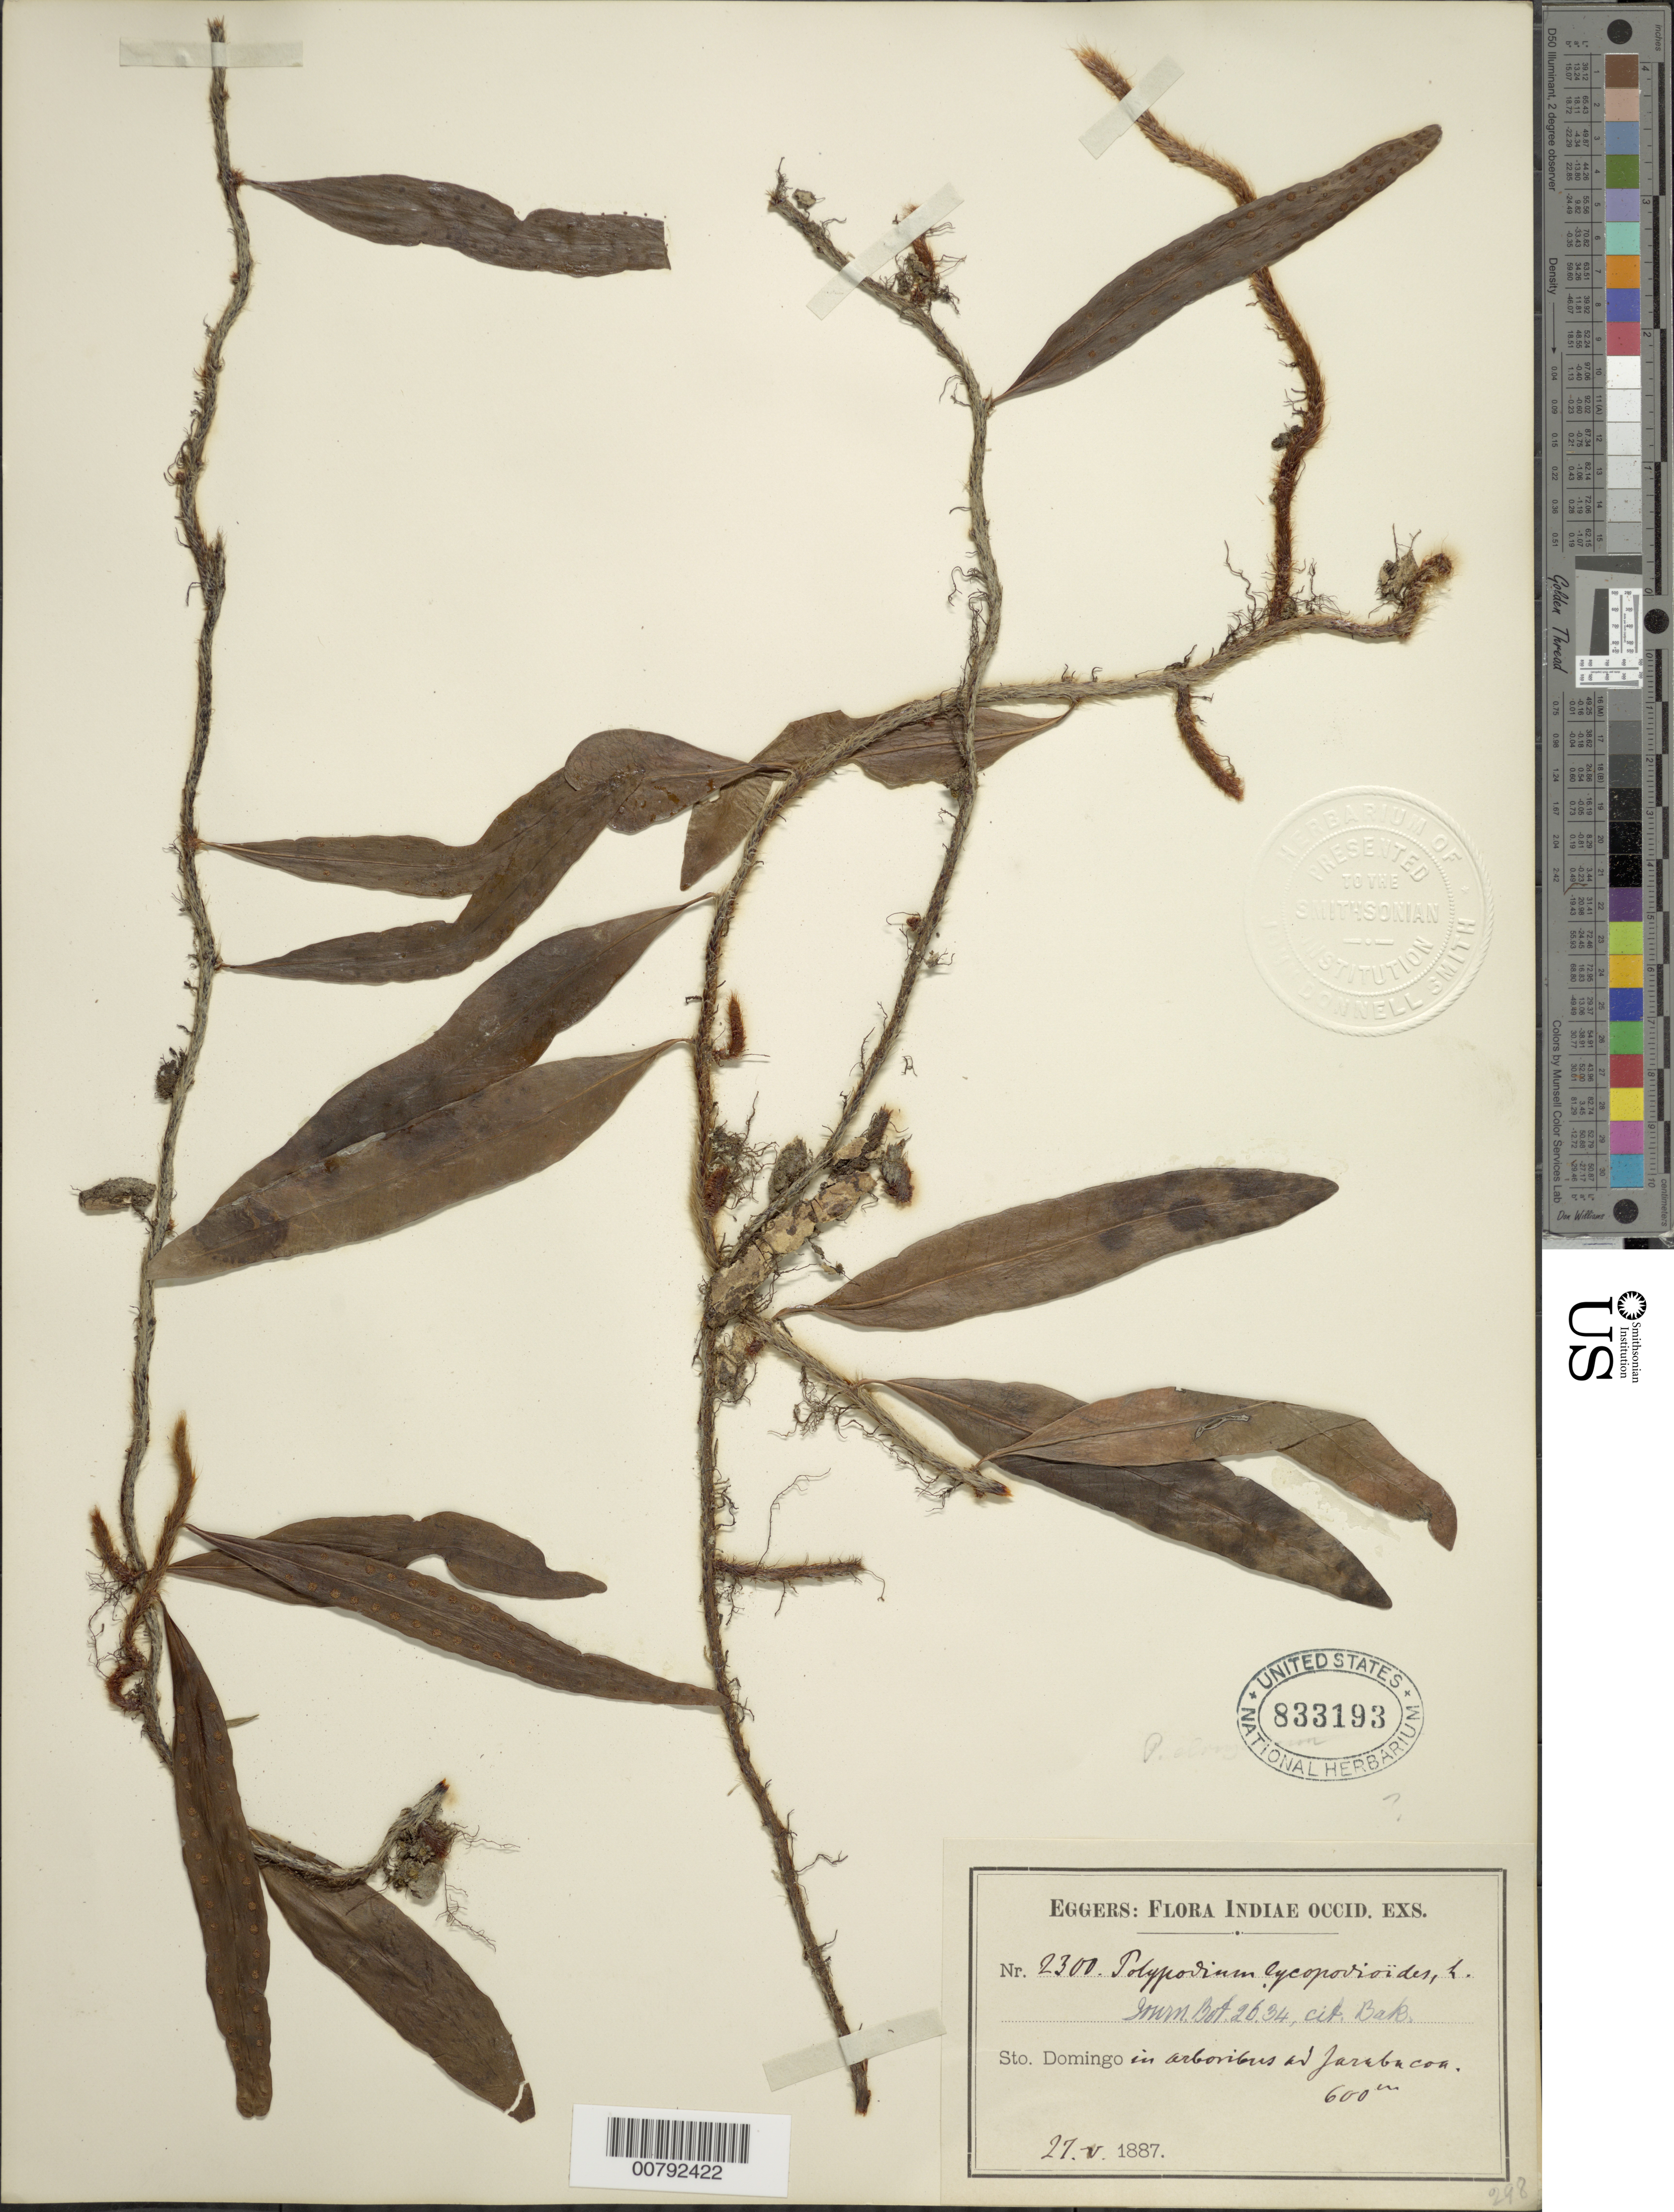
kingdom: Plantae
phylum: Tracheophyta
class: Polypodiopsida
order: Polypodiales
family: Polypodiaceae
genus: Microgramma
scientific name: Microgramma lycopodioides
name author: (L.) Copel.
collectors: H. F. A. von Eggers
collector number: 2300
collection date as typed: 27 May 1887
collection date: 1887-05-27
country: Dominican Republic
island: Hispaniola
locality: Jarabacoa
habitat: Arboribus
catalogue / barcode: US 833193